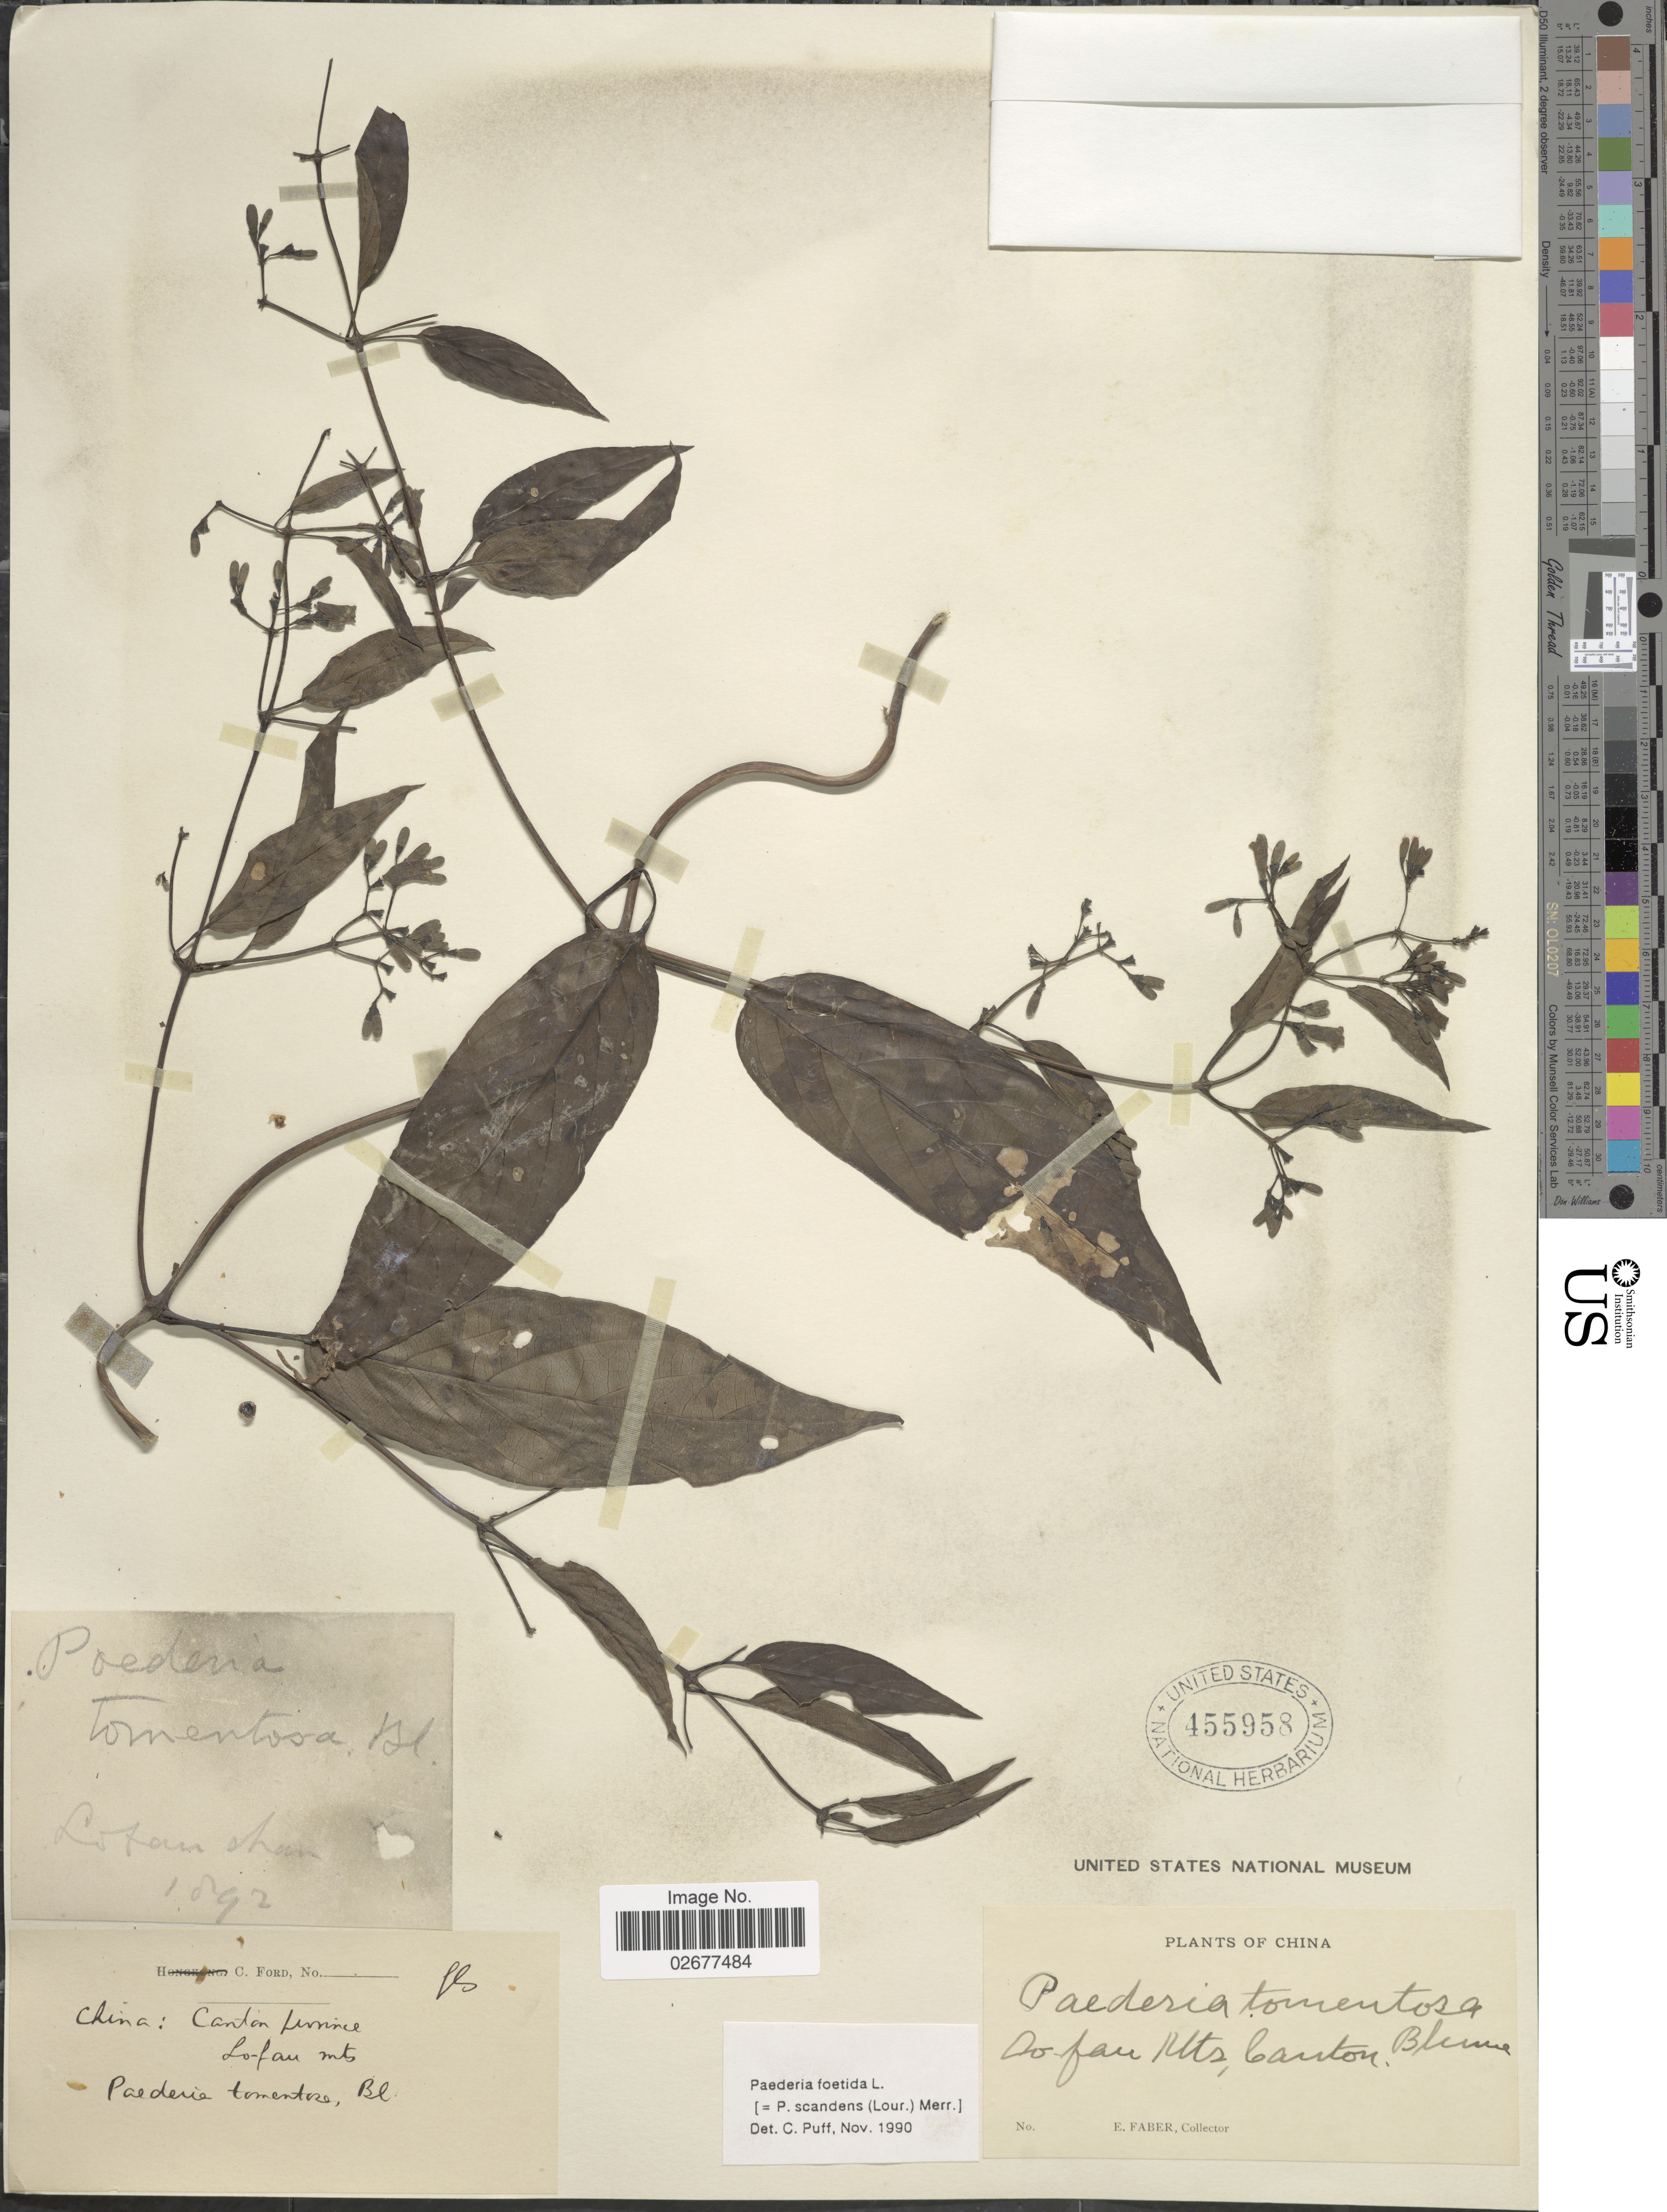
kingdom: Plantae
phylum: Tracheophyta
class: Magnoliopsida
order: Gentianales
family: Rubiaceae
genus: Paederia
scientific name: Paederia foetida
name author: L.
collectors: E. Faber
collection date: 1892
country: China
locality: Canton Province. Lo-Fau Mts.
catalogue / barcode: US 455958